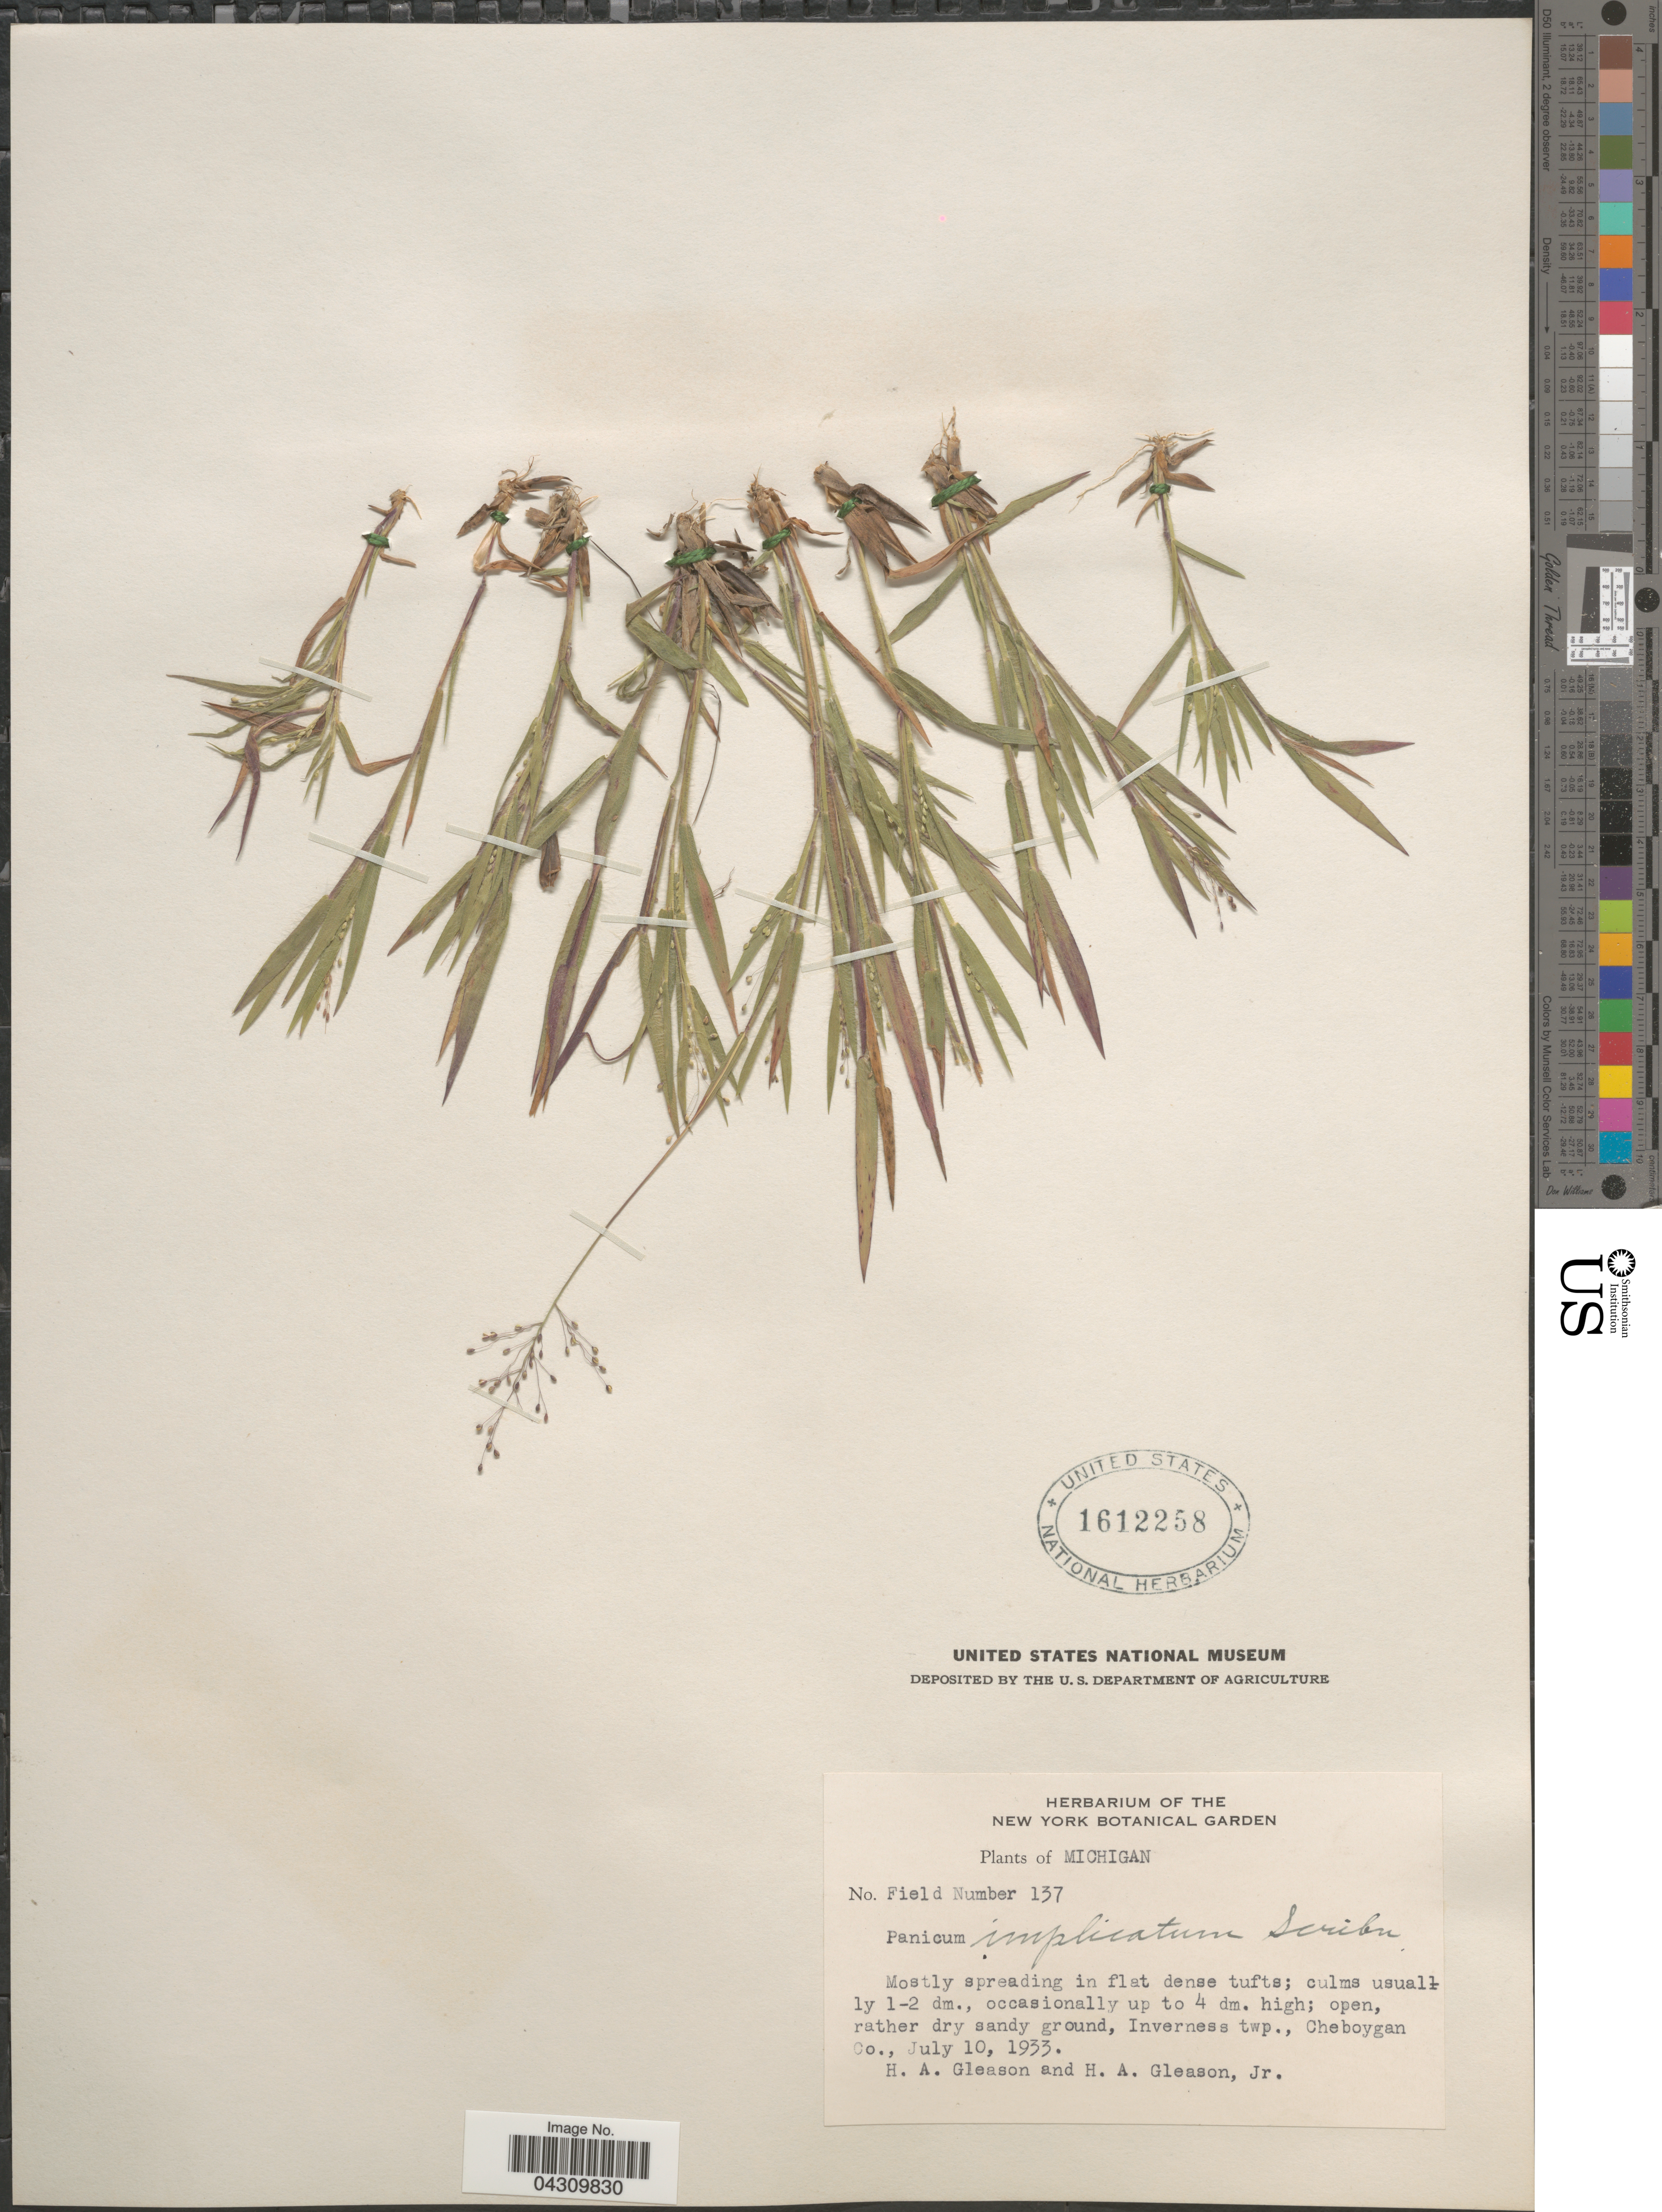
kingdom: Plantae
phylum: Tracheophyta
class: Liliopsida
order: Poales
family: Poaceae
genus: Dichanthelium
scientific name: Dichanthelium acuminatum var. acuminatum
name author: (Sw.) Gould & C.A. Clark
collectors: H. A. Gleason & H. Gleason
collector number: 137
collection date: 1933-07-10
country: United States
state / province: Michigan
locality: Inverness twp., Cheboygan Co.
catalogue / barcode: US 1612258